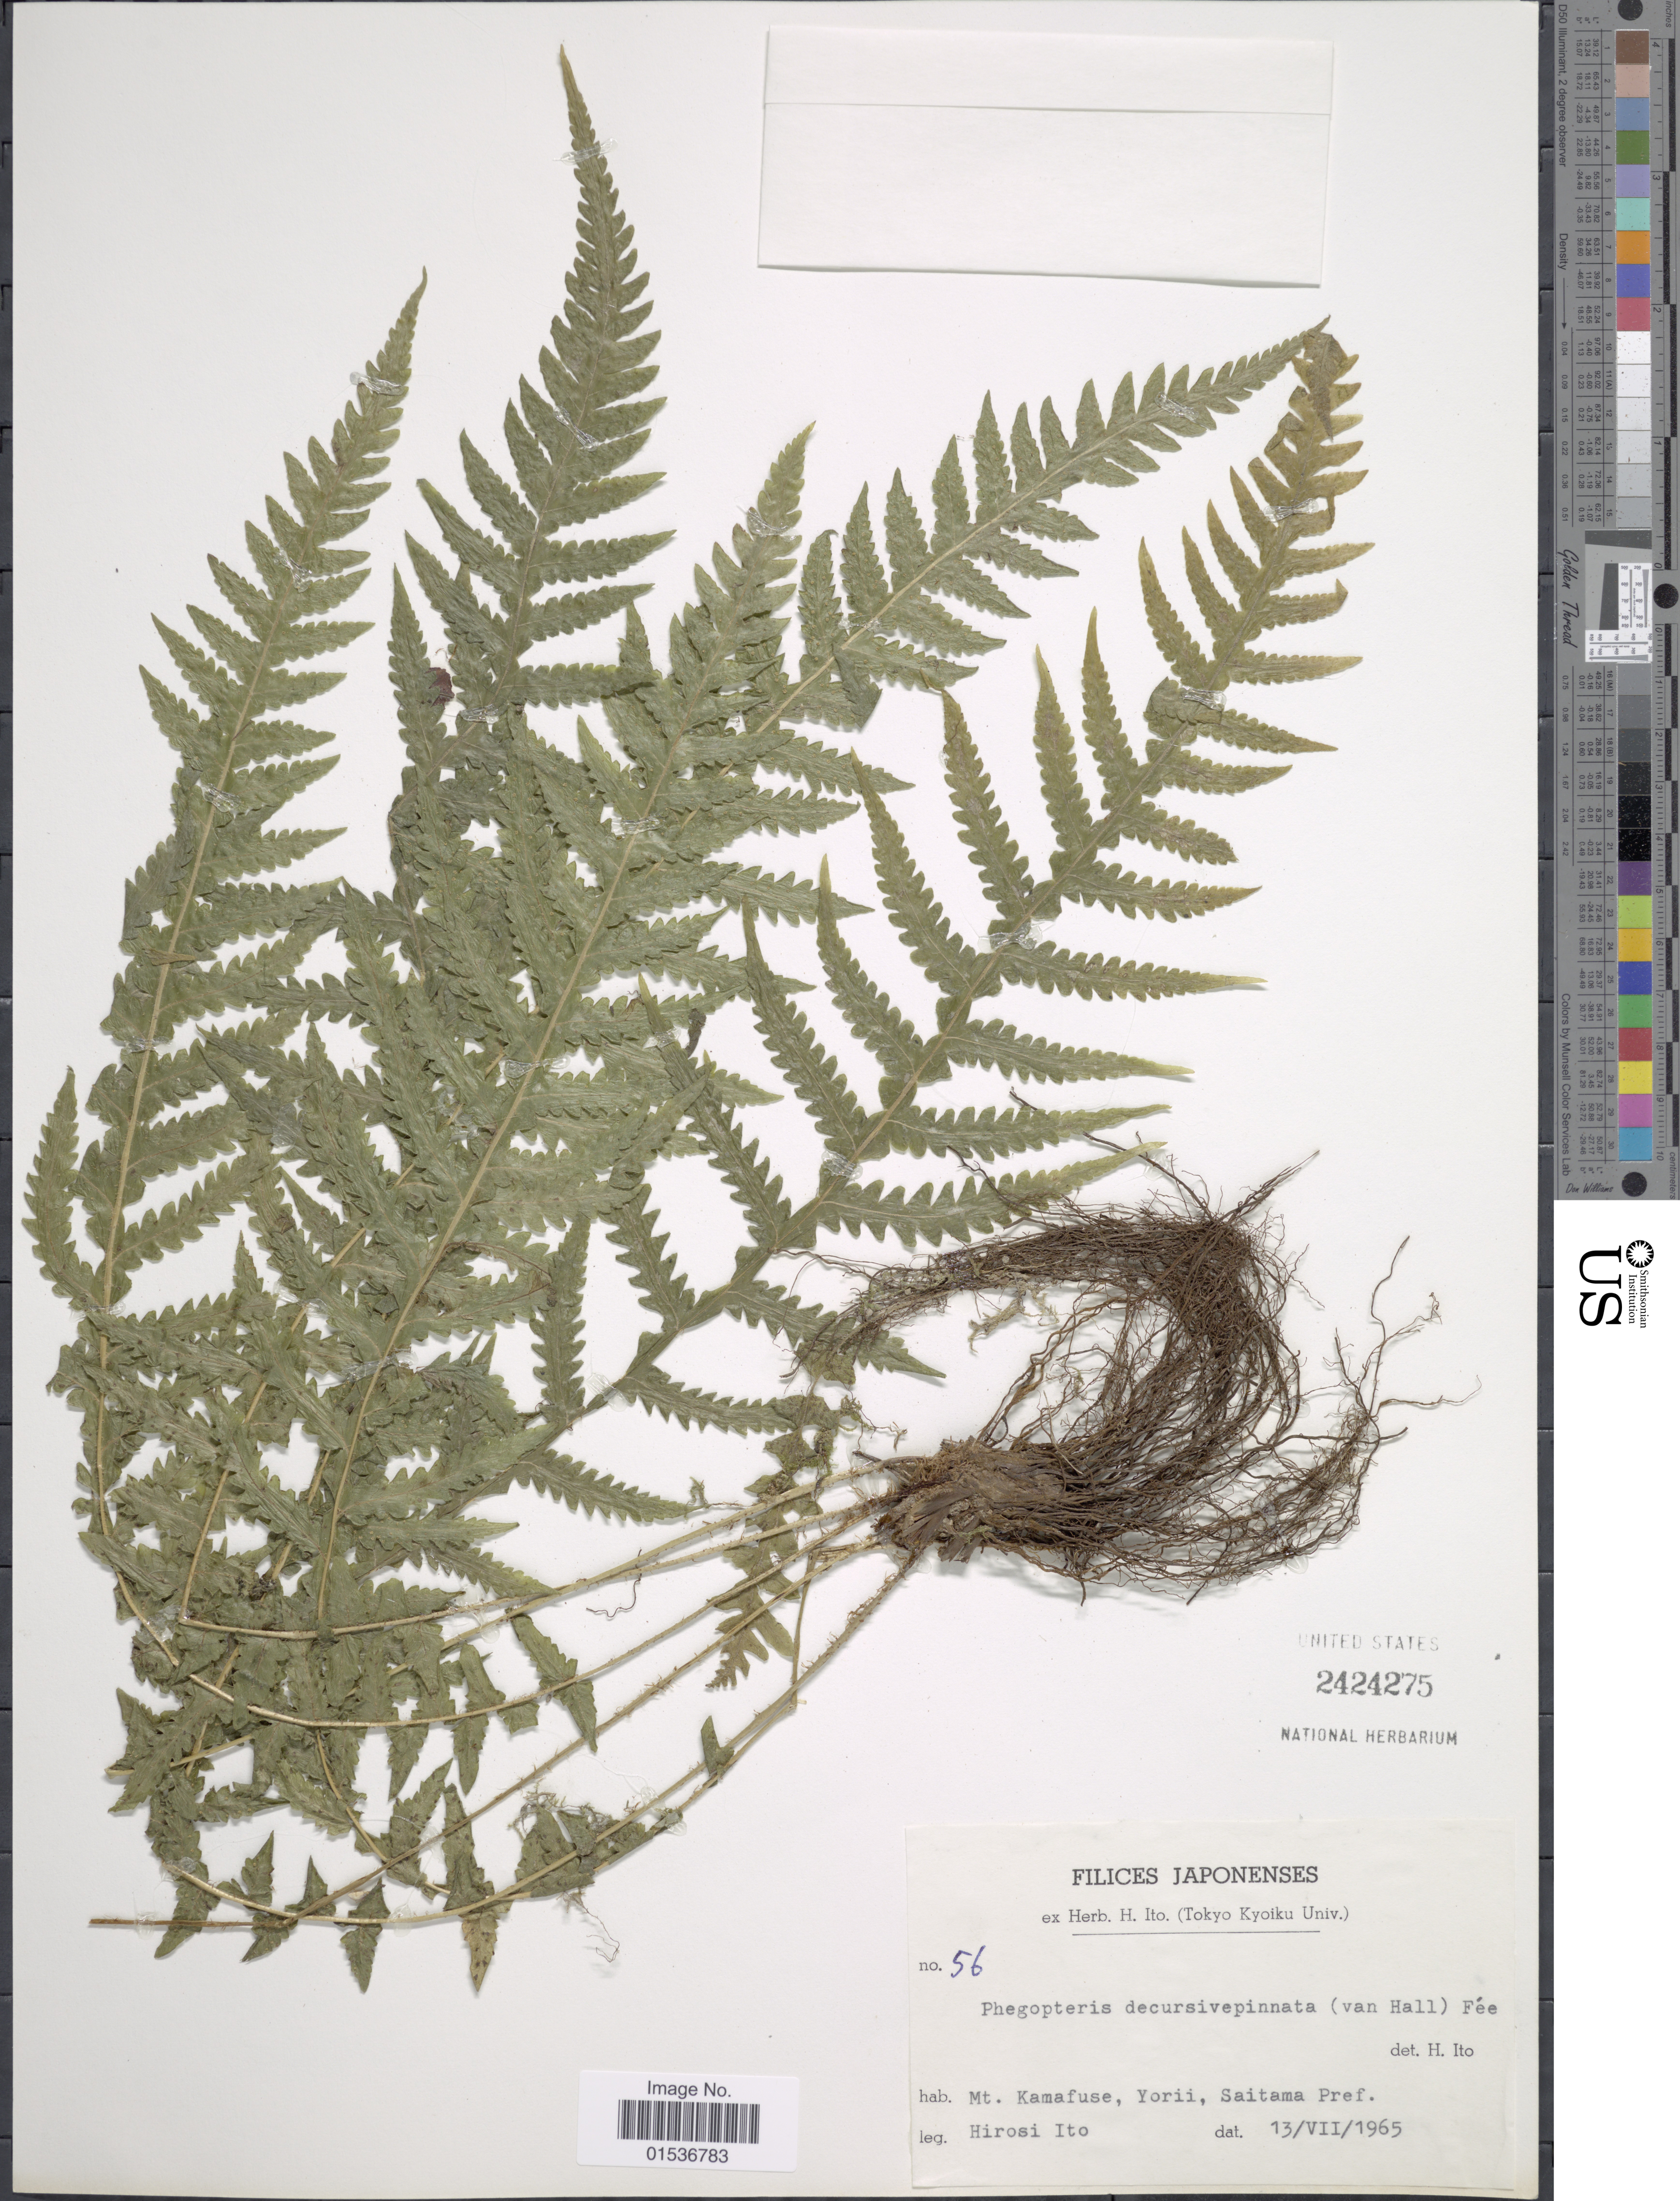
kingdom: Plantae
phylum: Tracheophyta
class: Polypodiopsida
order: Polypodiales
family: Thelypteridaceae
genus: Phegopteris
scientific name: Phegopteris decursivepinnata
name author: (H.C. Hall) Fée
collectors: H. Itô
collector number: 56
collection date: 1965-07-13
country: Japan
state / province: Saitama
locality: Mt. Kamafuse, Yorri, Saitama Pref.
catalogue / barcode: US 2424275